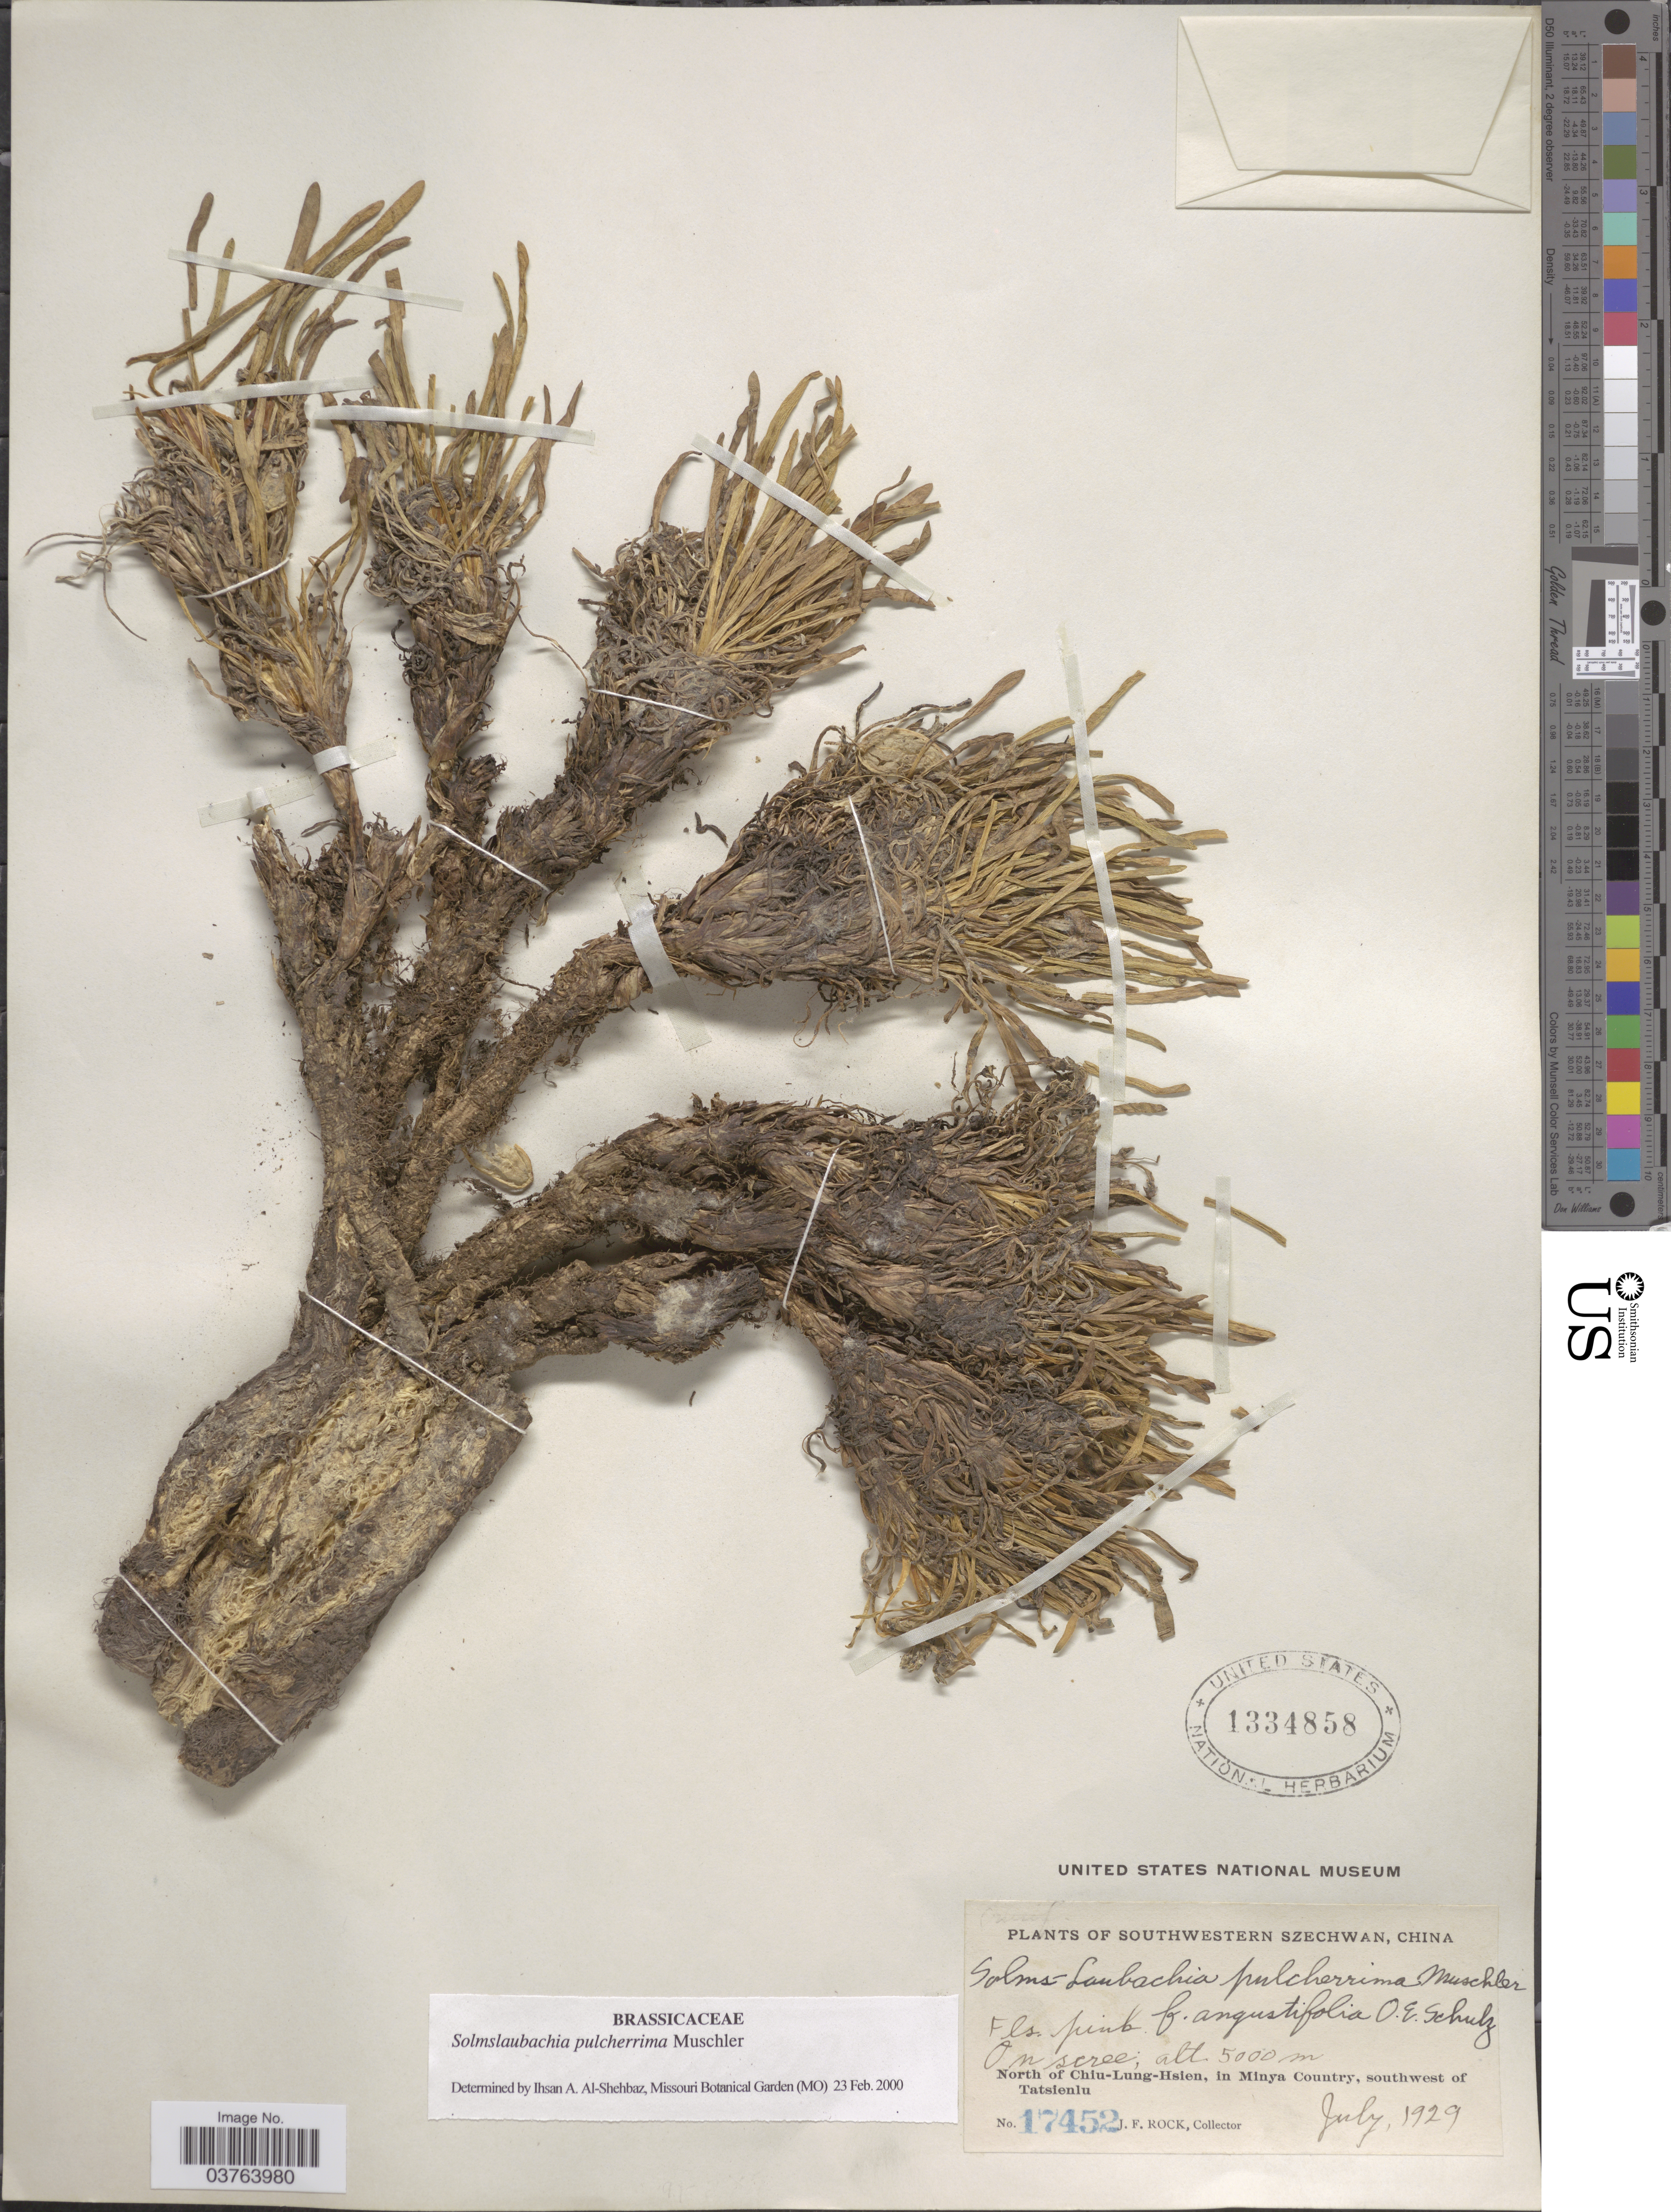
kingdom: Plantae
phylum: Tracheophyta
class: Magnoliopsida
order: Brassicales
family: Brassicaceae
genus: Solms-Laubachia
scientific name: Solms-laubachia pulcherrima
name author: Muschl.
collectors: J. Rock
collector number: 17452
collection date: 1929-07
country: China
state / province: Sichuan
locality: Southwestern Szechwan. North of Chiu-Lung-Hsien, in Minya Country, southwest of Tatsienlu.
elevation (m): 5000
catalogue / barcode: US 1334858